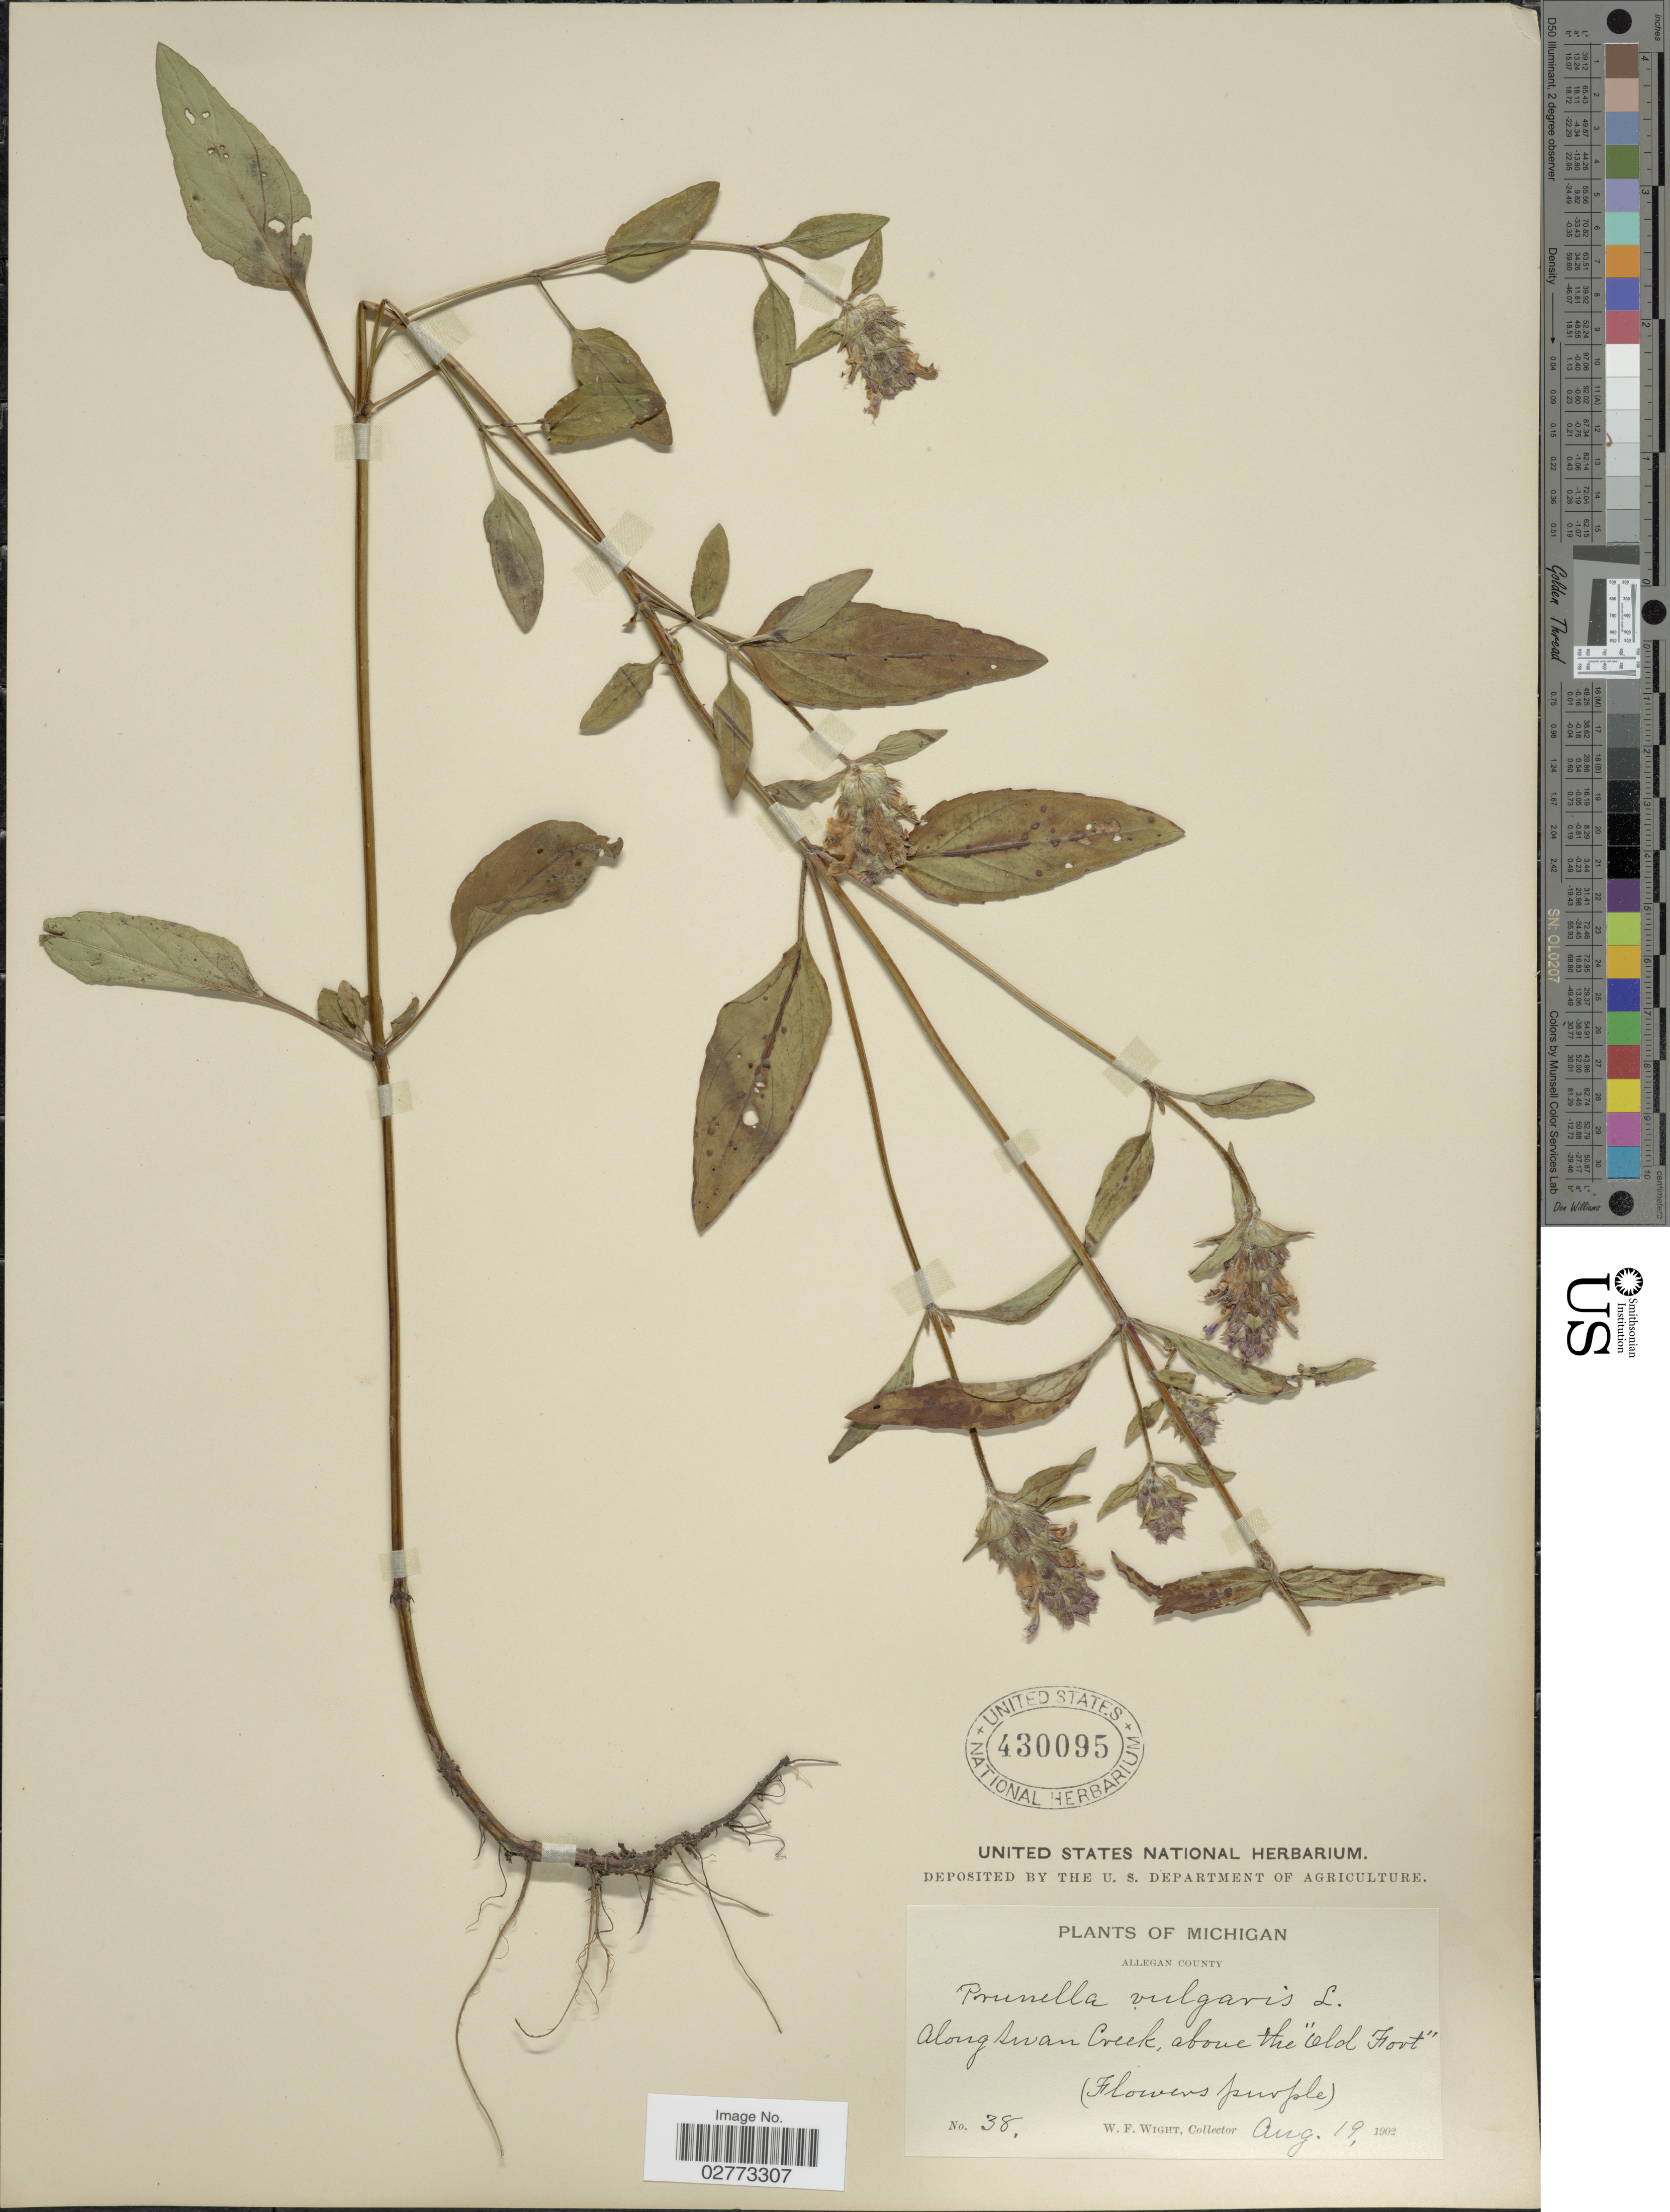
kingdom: Plantae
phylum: Tracheophyta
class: Magnoliopsida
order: Lamiales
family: Lamiaceae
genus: Prunella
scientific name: Prunella vulgaris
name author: L.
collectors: W. Wight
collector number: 38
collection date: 1902-08-19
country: United States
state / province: Michigan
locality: Allegan County. Along Swan Creek, above the "Old Fort".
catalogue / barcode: US 430095